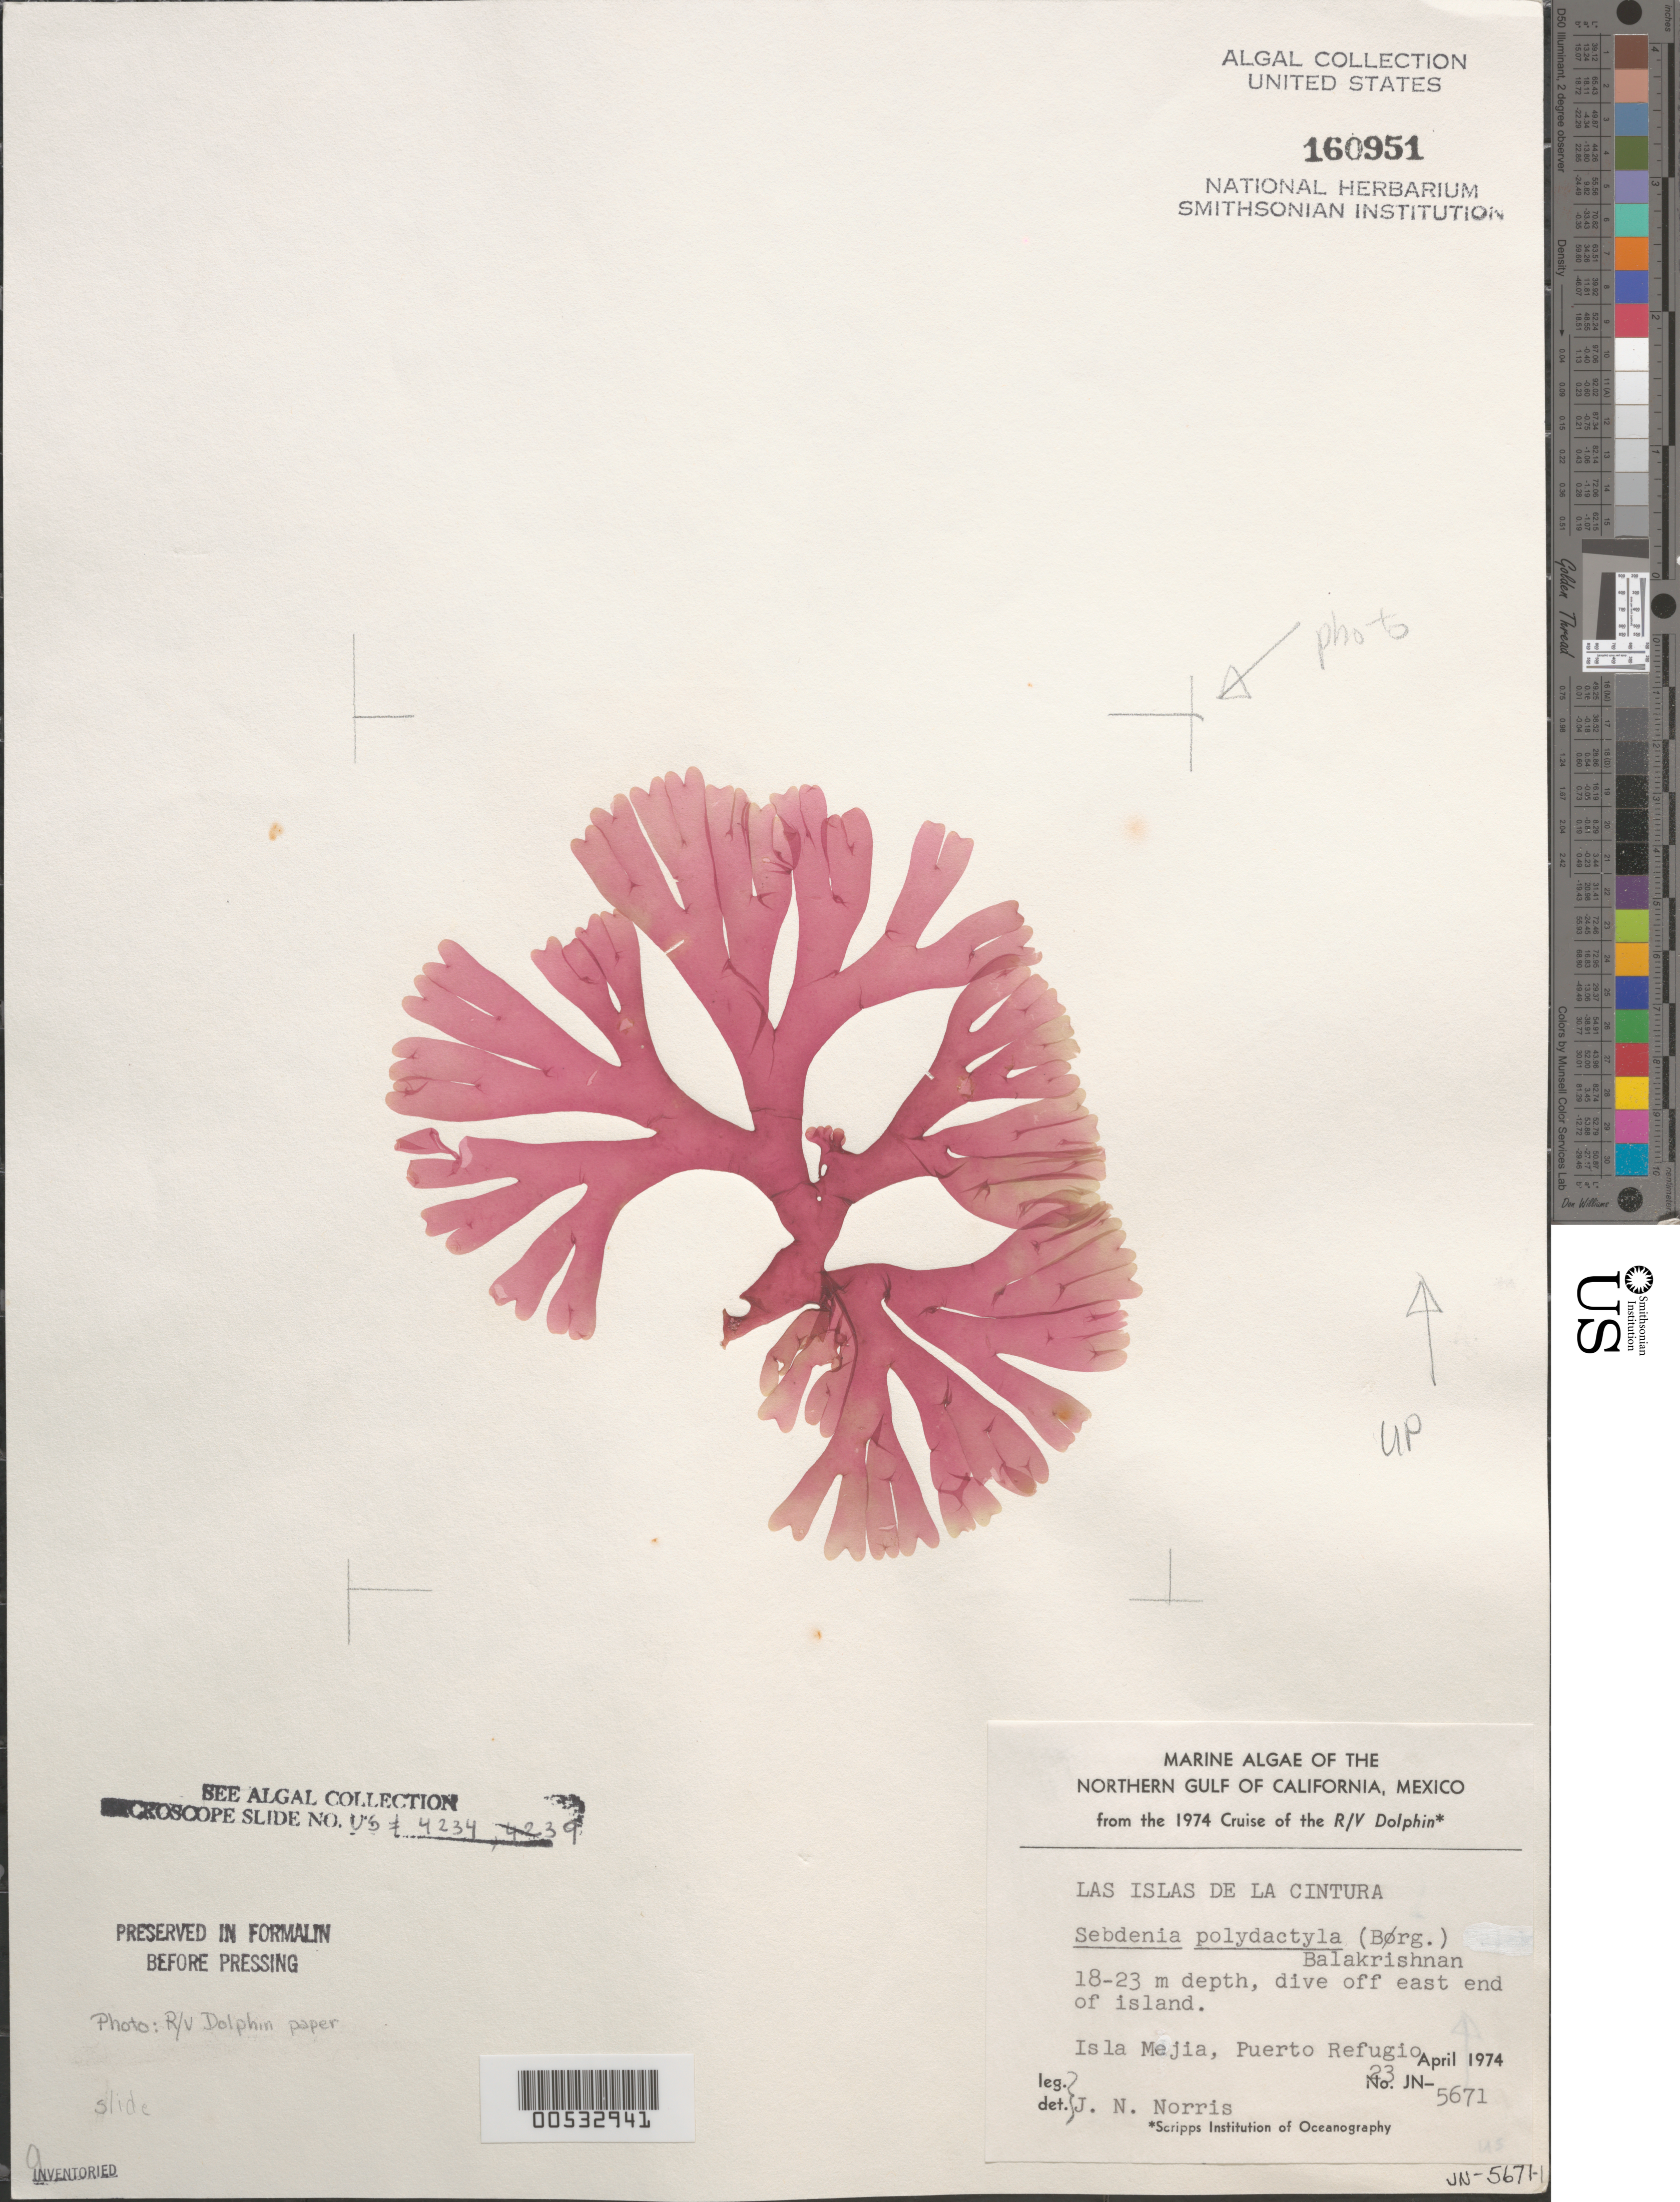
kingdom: Plantae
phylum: Rhodophyta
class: Florideophyceae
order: Sebdeniales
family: Sebdeniaceae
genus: Sebdenia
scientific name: Sebdenia polydactyla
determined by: Norris, James N.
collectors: J. N. Norris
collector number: JN-5671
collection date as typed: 23 Apr 1974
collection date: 1974-04-23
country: Mexico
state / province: Baja California Norte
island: Isla Mejia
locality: Puerto Refugio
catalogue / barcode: US 160951